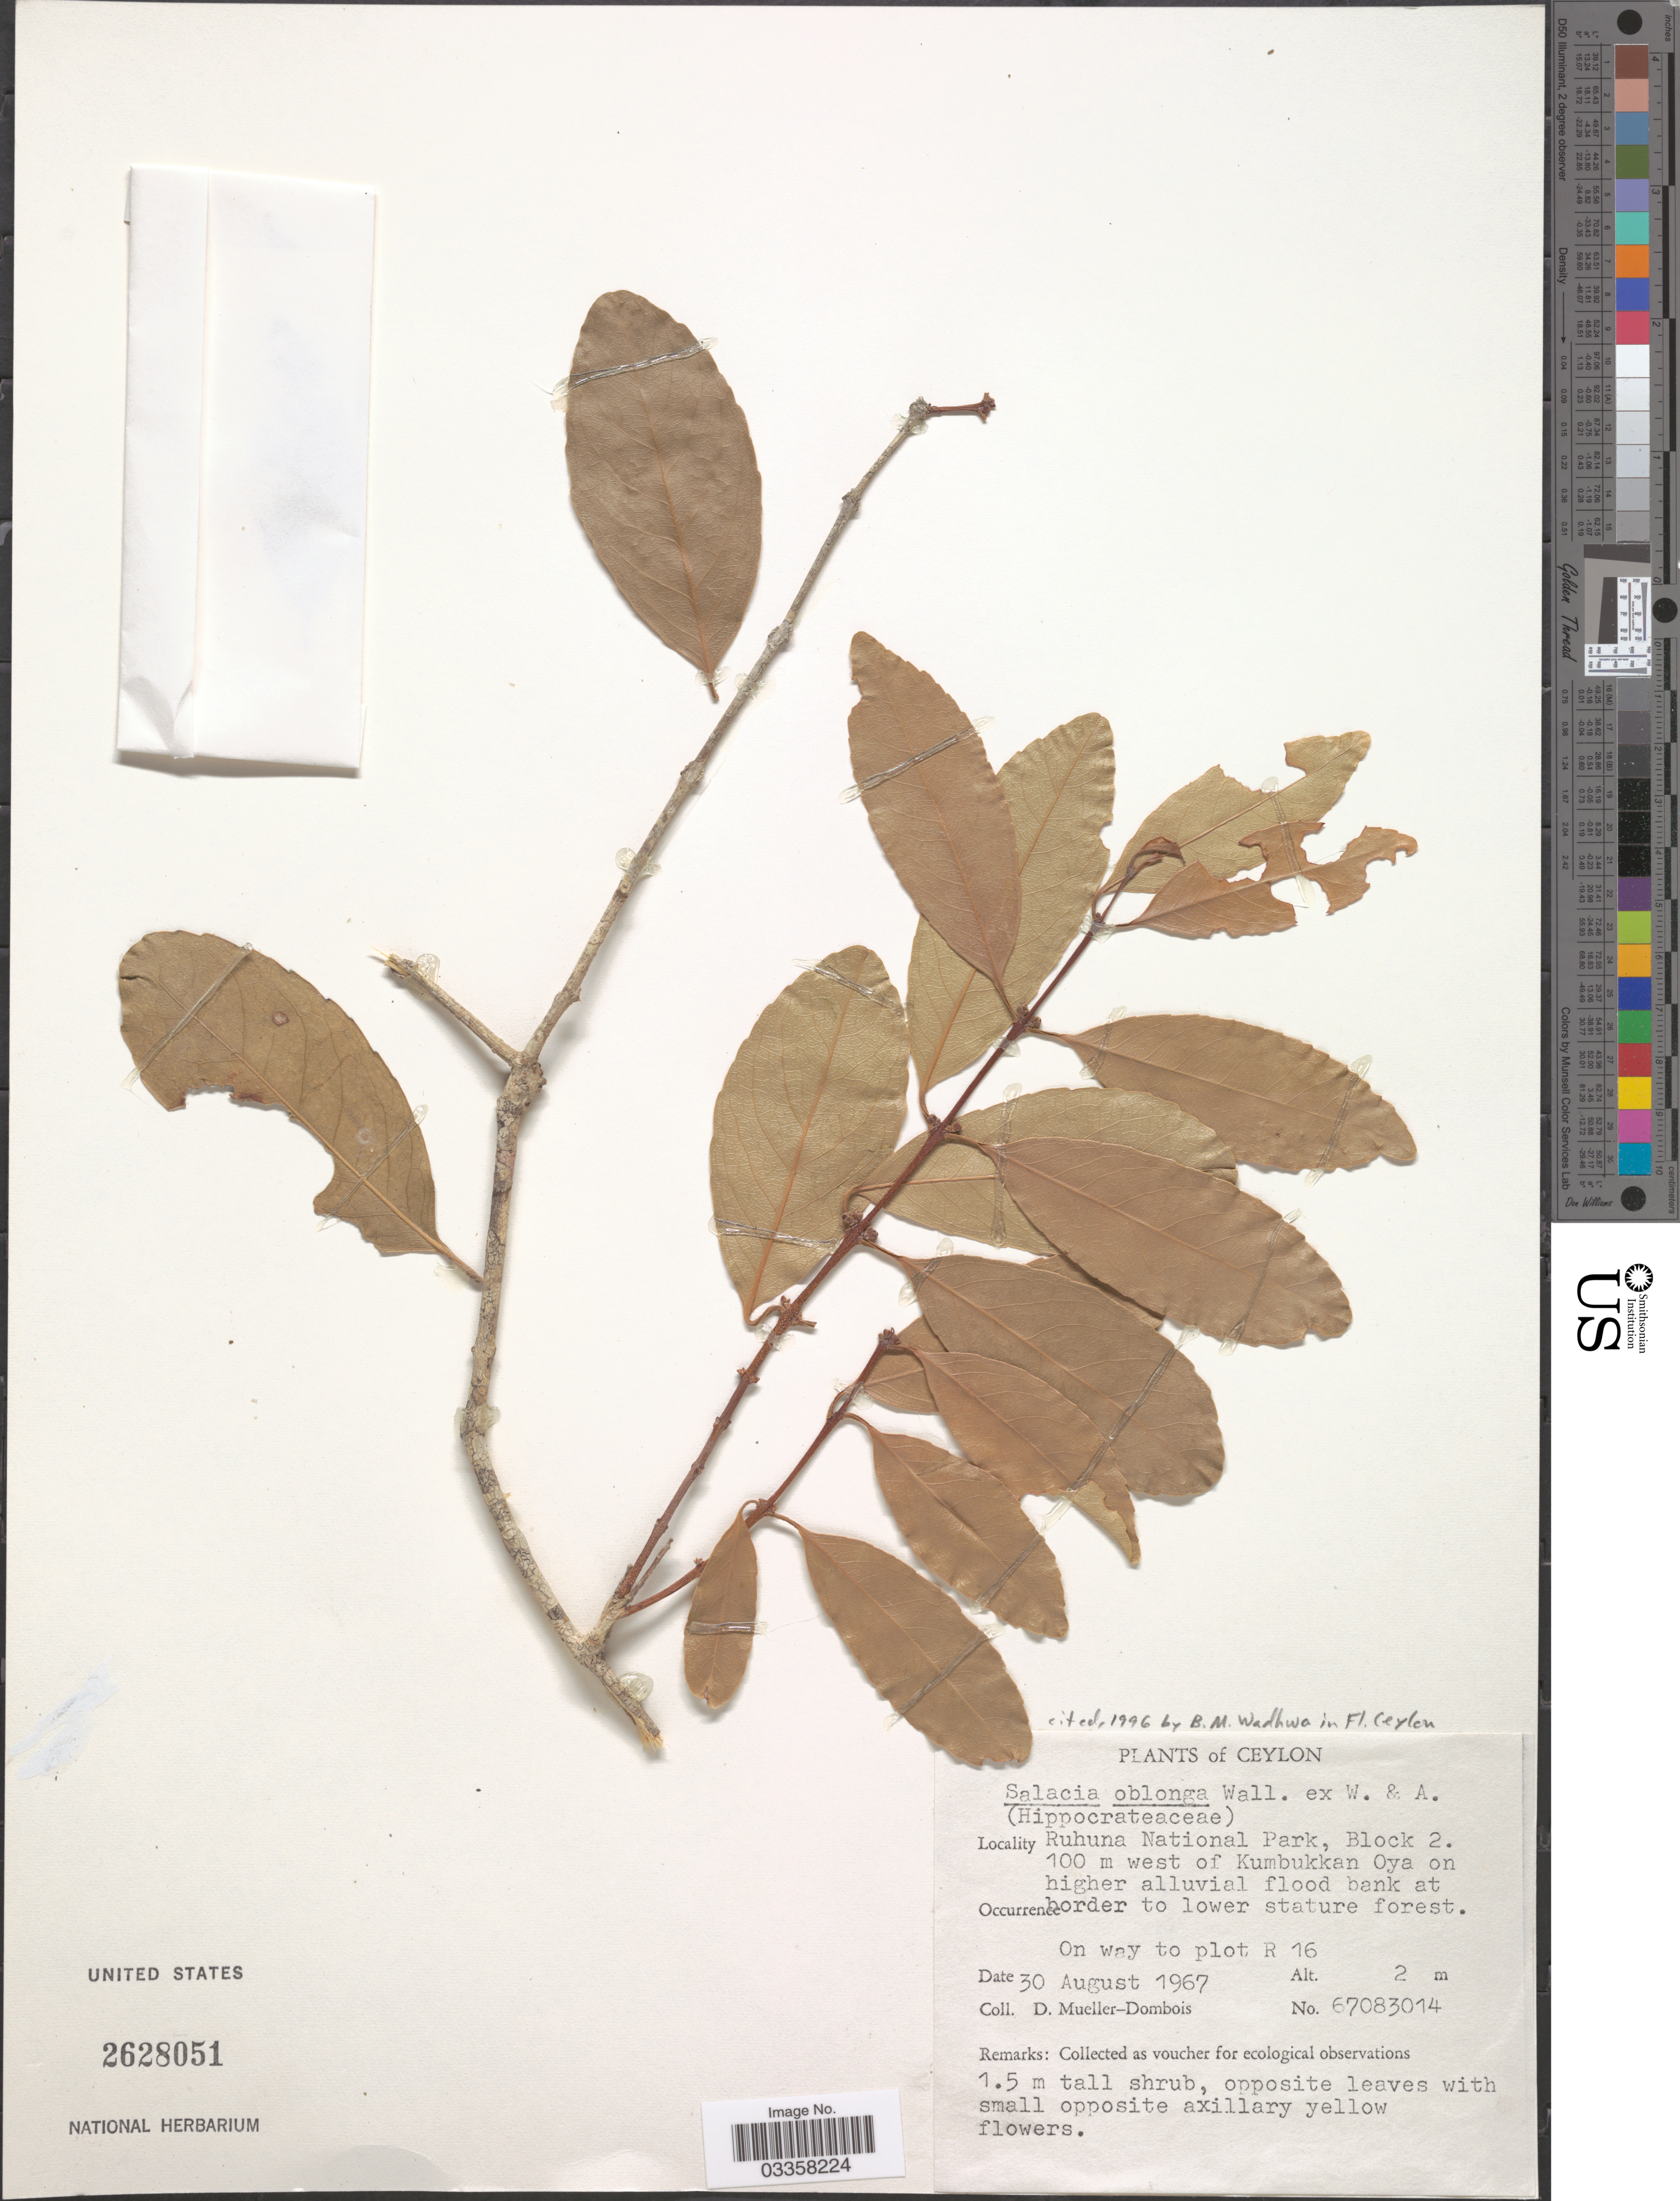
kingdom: Plantae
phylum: Tracheophyta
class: Magnoliopsida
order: Celastrales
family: Celastraceae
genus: Salacia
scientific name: Salacia oblonga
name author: Wall.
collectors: D. Mueller-Dombois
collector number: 67083014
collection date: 1967-08-30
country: Sri Lanka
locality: Ceylon. Ruhuna National Park, Block 2. 100 m west of Kumbukkan Oya on higher alluvial flood bank at border to lower stature forest. On way to plot R 16.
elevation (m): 2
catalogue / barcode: US 2628051